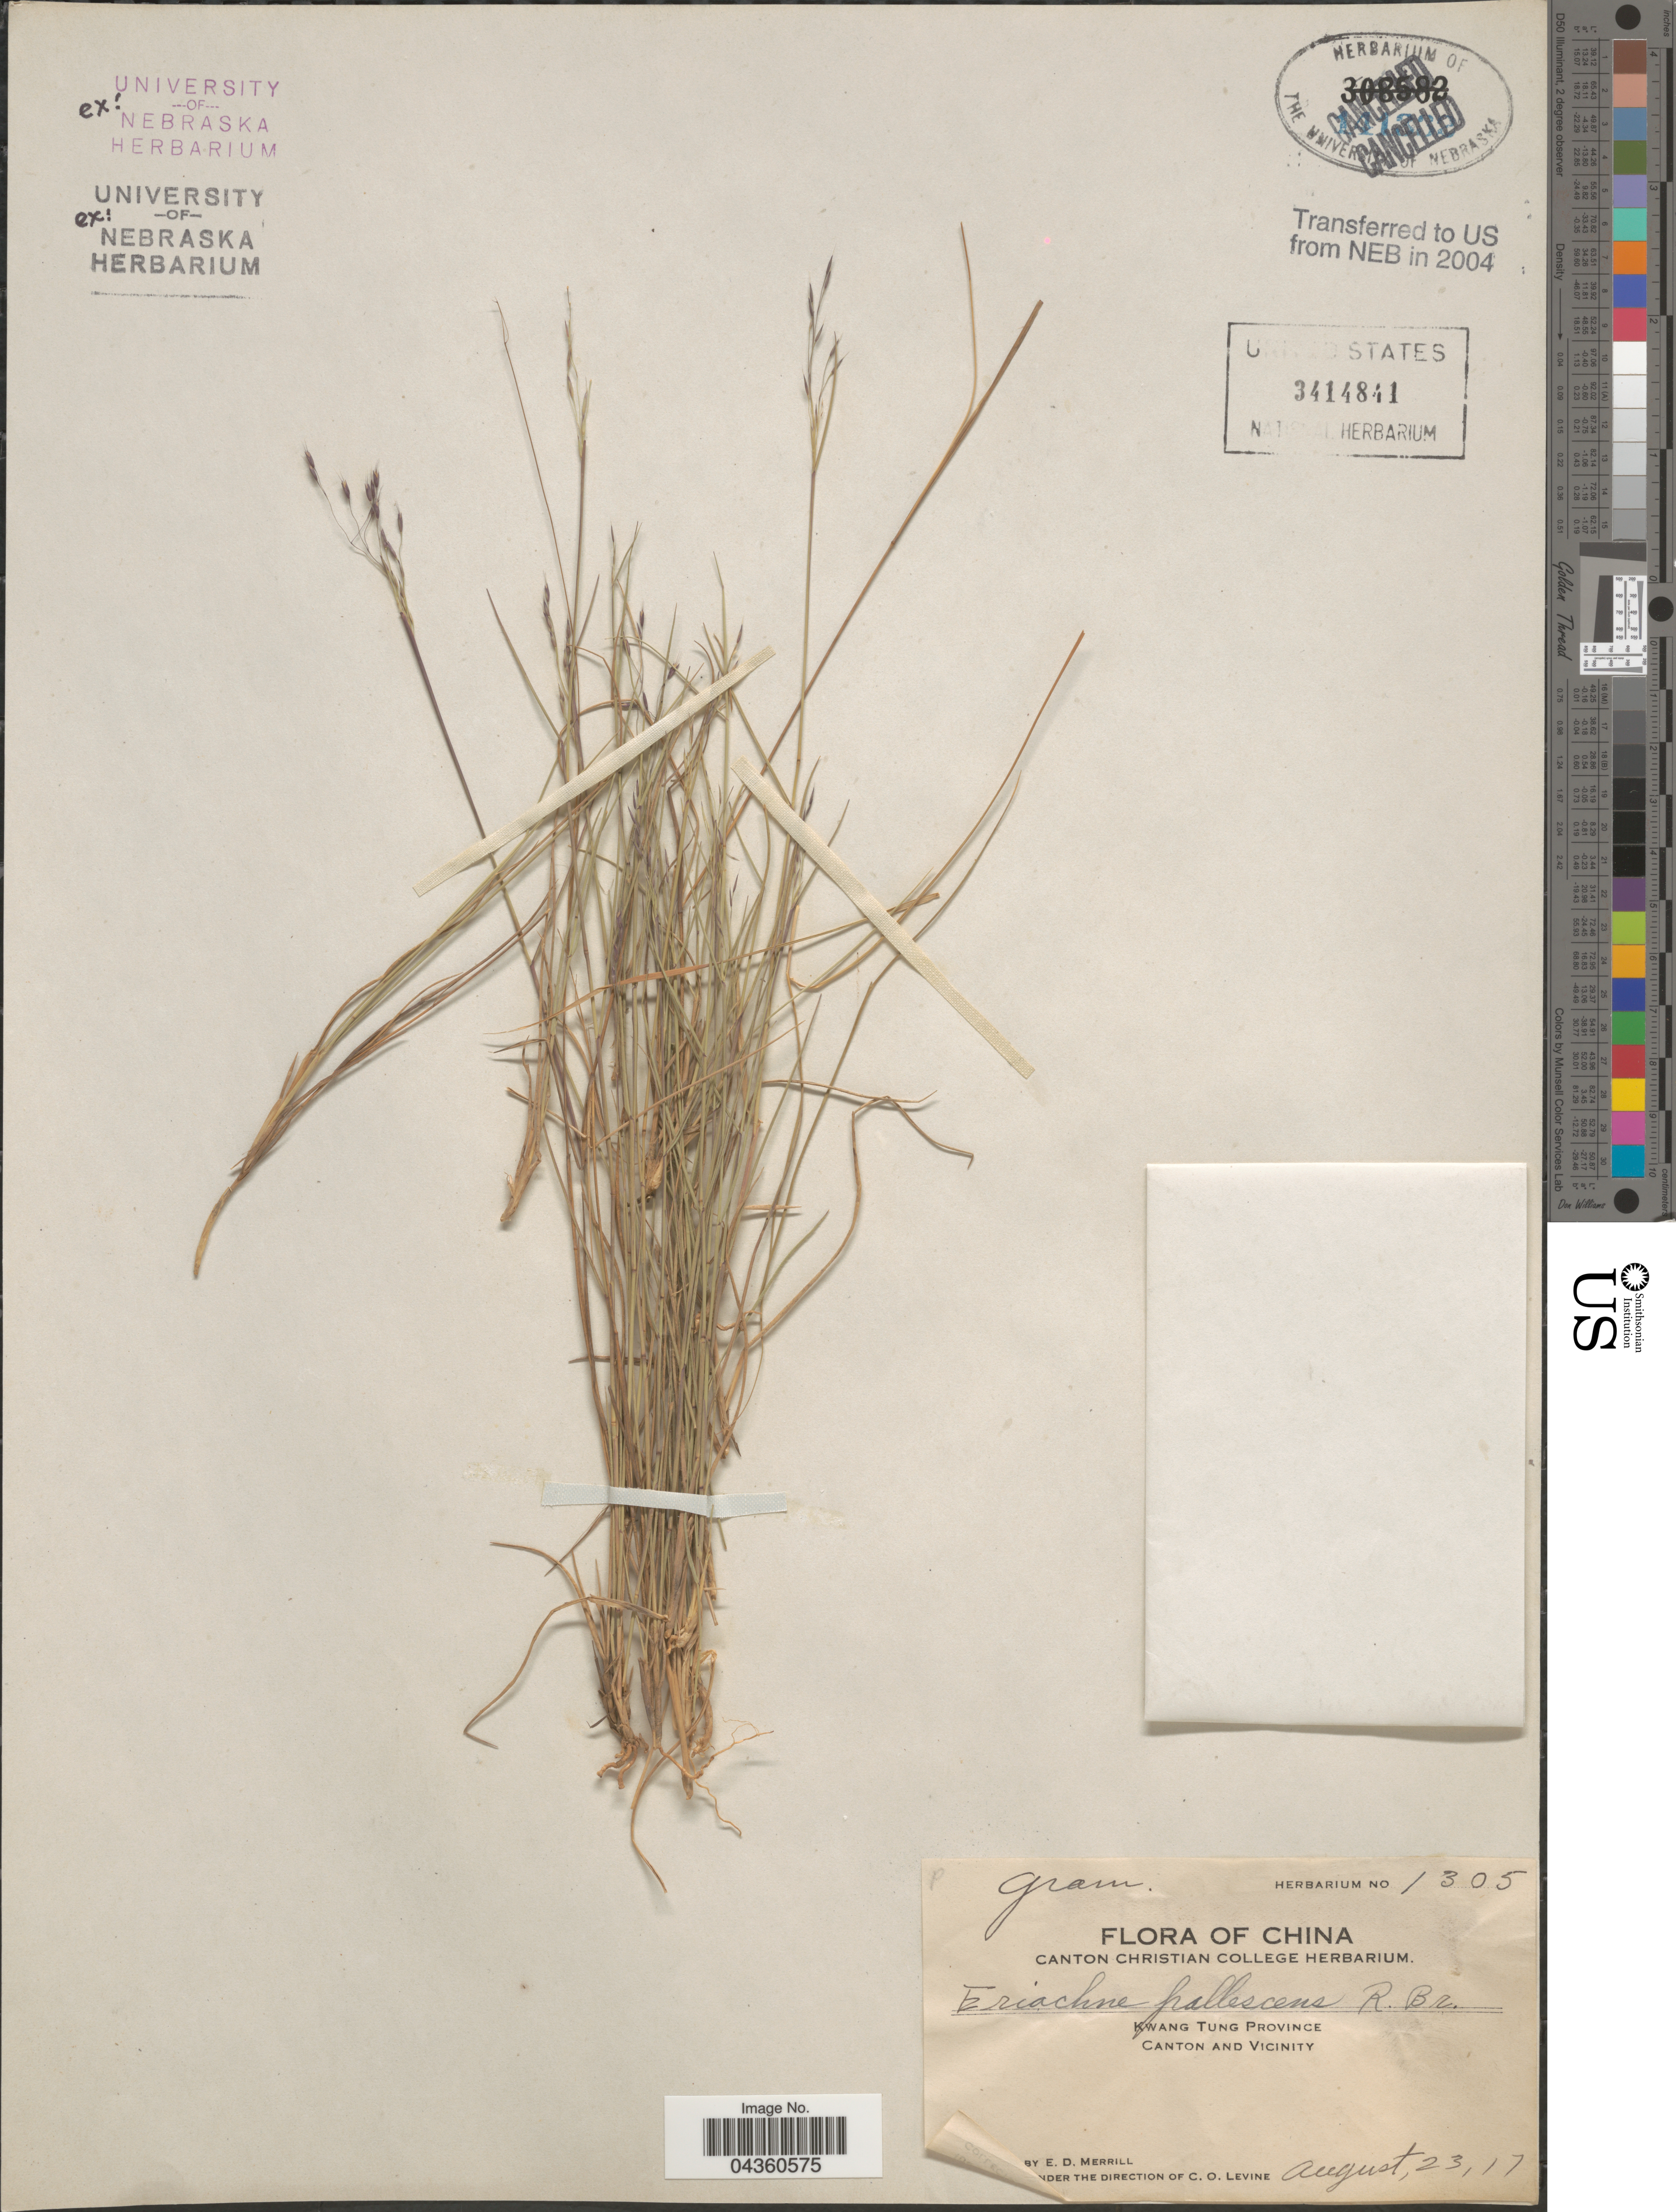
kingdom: Plantae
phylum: Tracheophyta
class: Liliopsida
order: Poales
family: Poaceae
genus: Eriachne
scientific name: Eriachne pallescens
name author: R. Br.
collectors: C. O. Levine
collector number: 1305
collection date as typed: Transcribed d/m/y: 23/8/17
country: China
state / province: Guangdong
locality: Kwang Tung Province. Canton and Vicinity.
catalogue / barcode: US 3414841